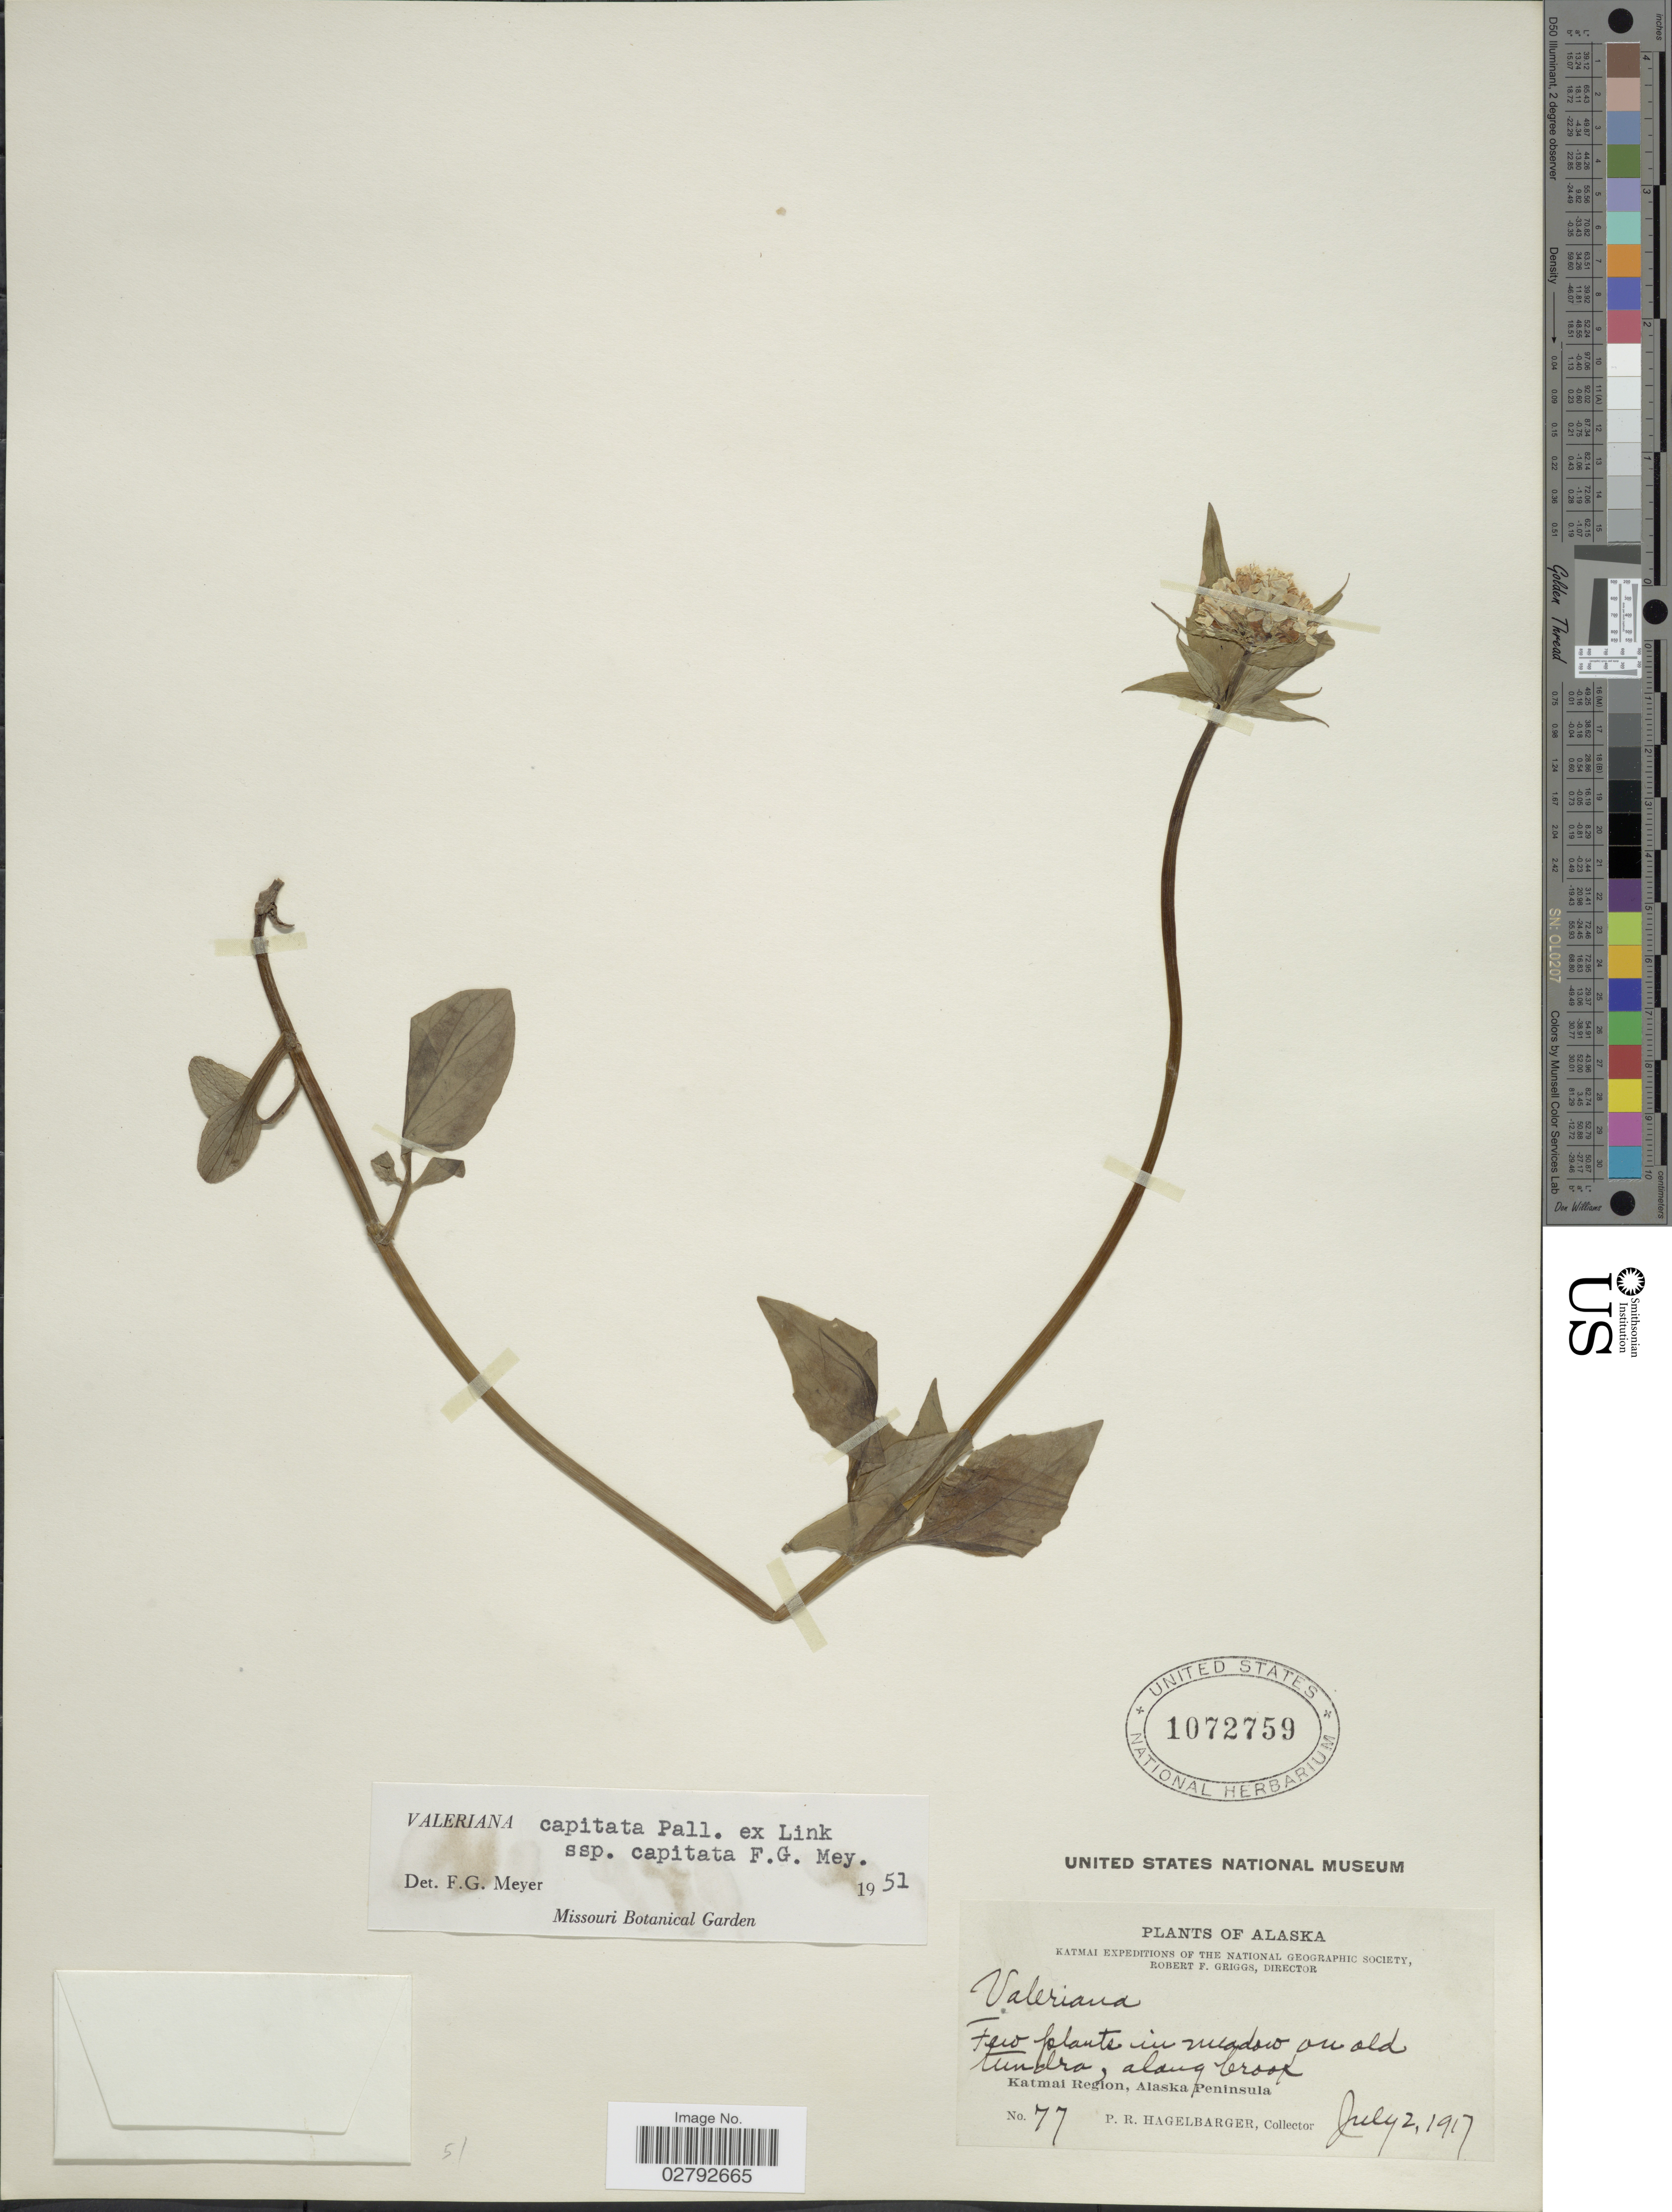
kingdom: Plantae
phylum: Tracheophyta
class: Magnoliopsida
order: Dipsacales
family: Caprifoliaceae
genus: Valeriana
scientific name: Valeriana capitata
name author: Link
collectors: P. Hagelbarger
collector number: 77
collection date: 1917-07-02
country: United States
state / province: Alaska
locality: Few plants in meadow on old tundra, along Crook. Katmai Region, Alaska Peninsula.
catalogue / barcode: US 1072759